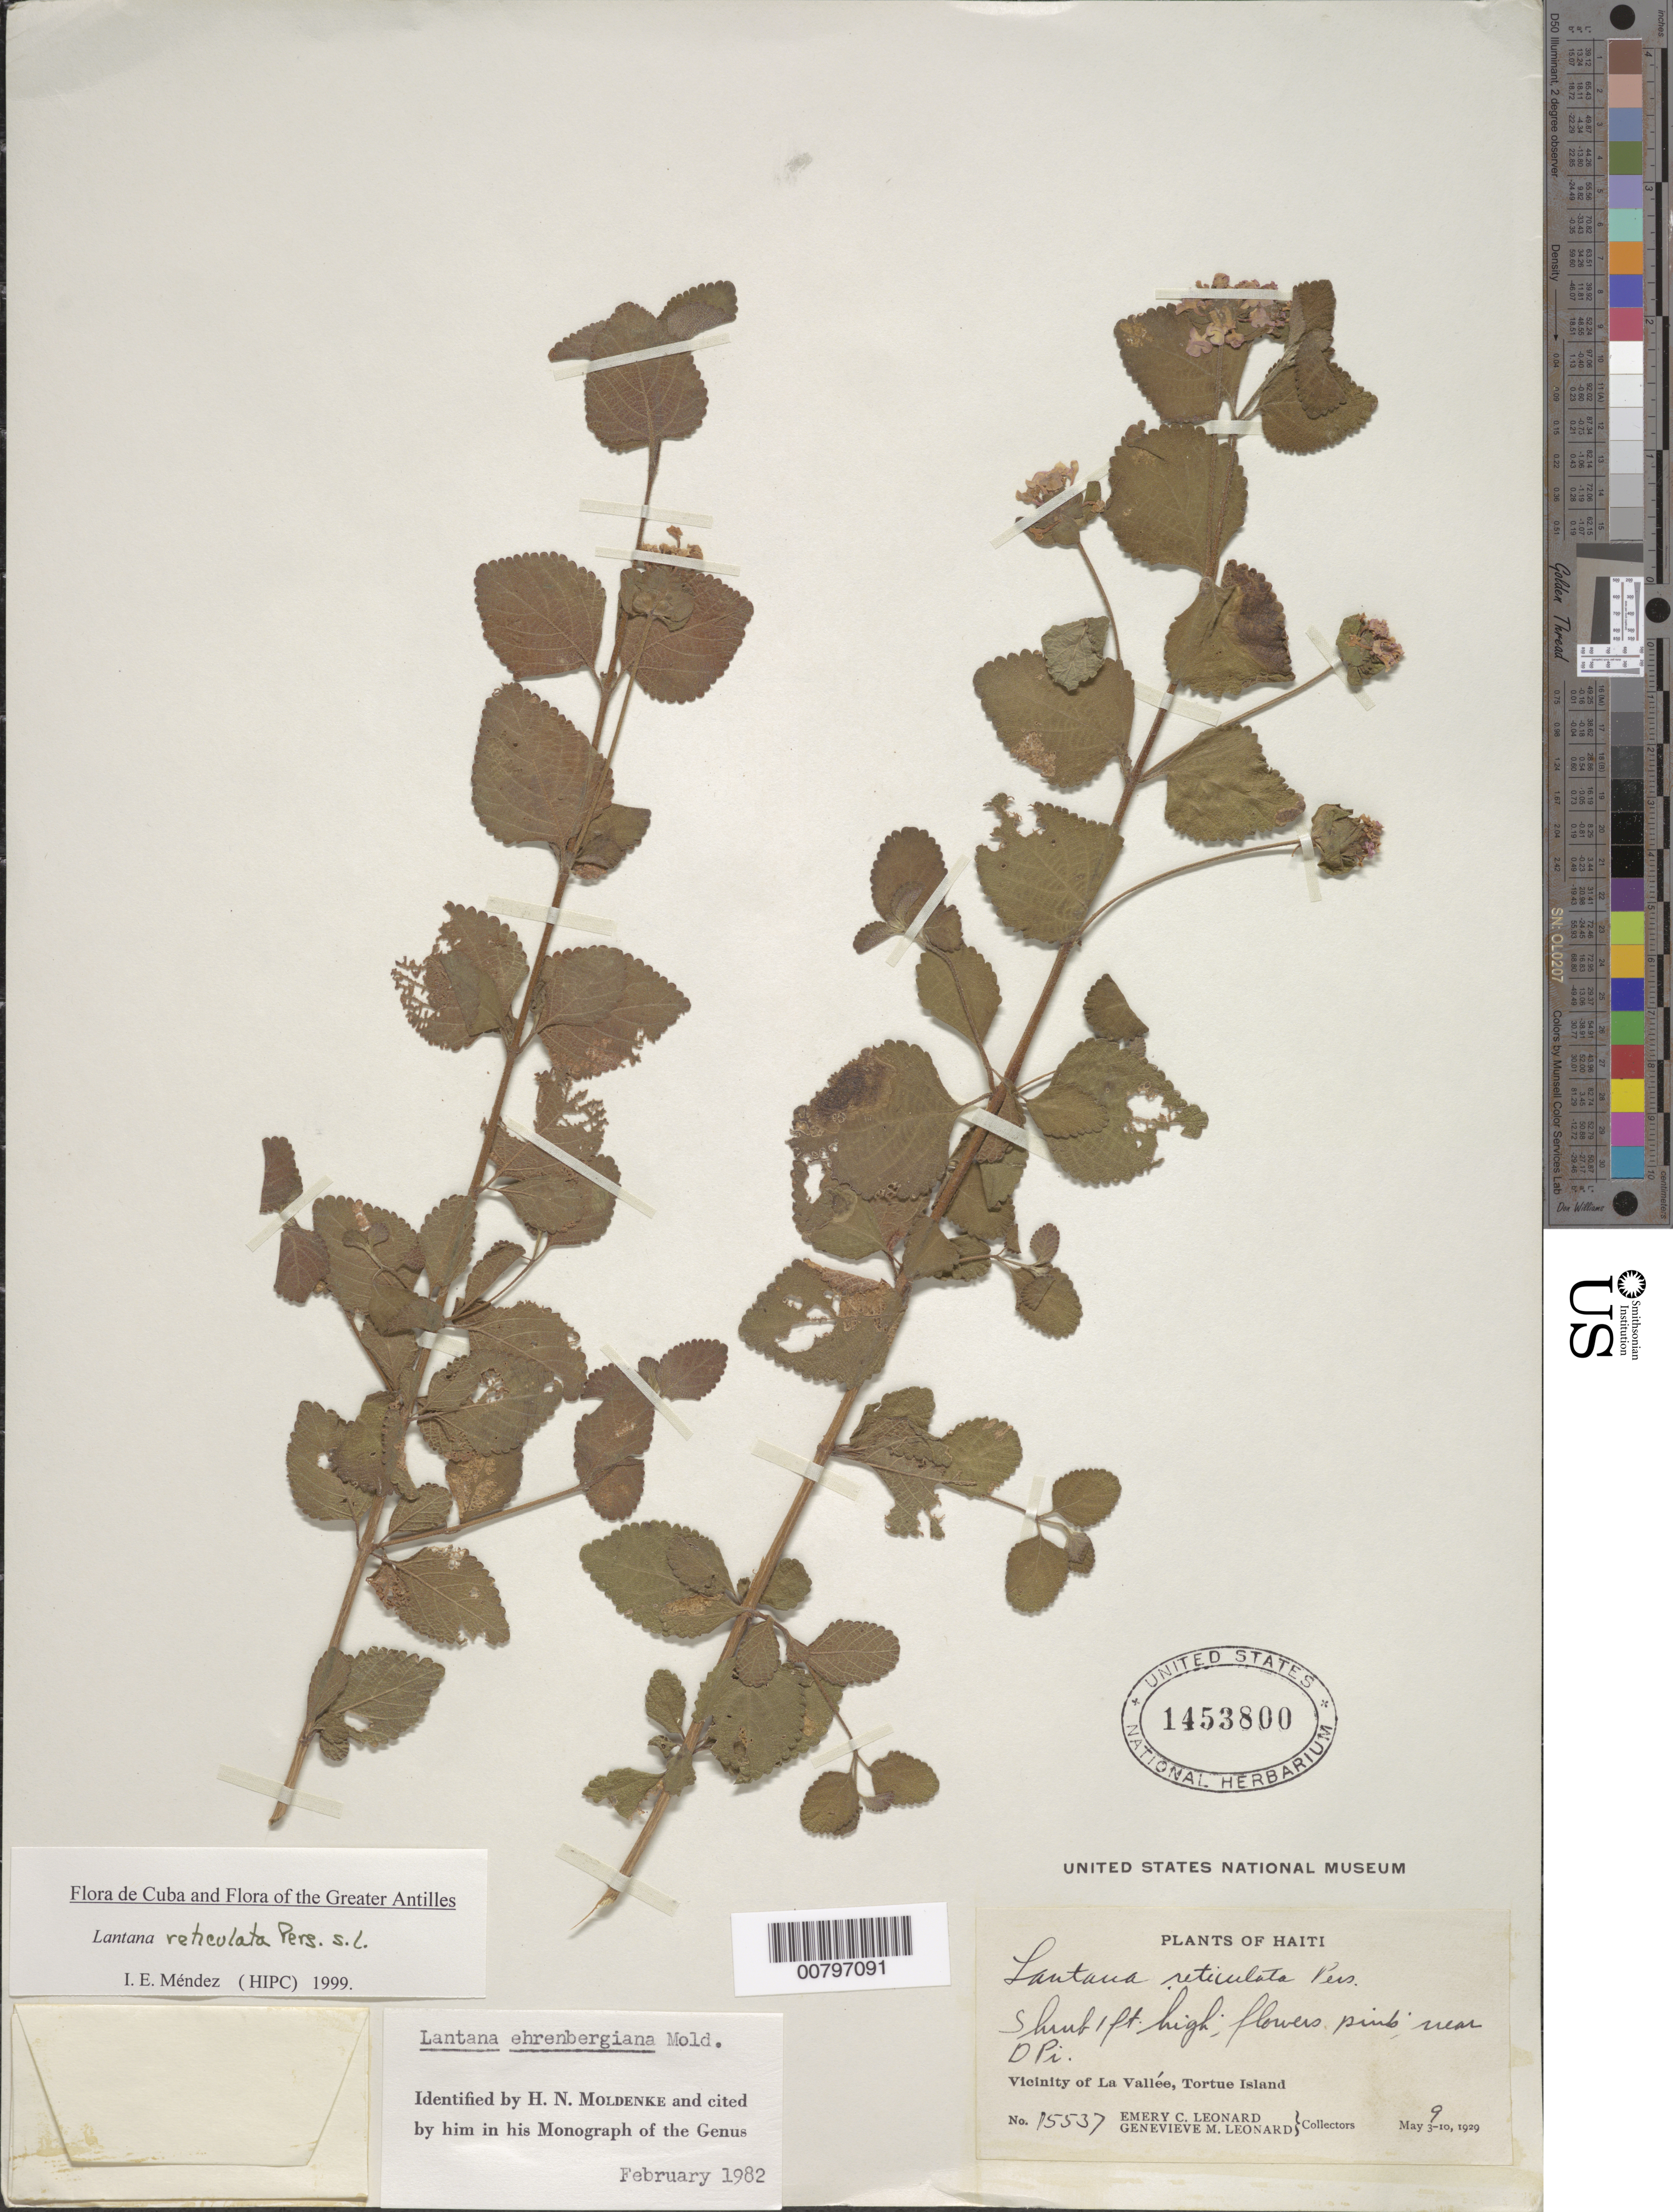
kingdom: Plantae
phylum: Tracheophyta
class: Magnoliopsida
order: Lamiales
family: Verbenaceae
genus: Lantana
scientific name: Lantana reticulata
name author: Pers.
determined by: Méndez, Isidro E., (HIPC)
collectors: E. C. Leonard & G. M. Leonard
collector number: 15537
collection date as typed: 09 May 1929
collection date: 1929-05-09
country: Haiti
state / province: Nord-Ouest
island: Île de la Tortue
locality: Vicinity of La Vallée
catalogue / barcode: US 1453800